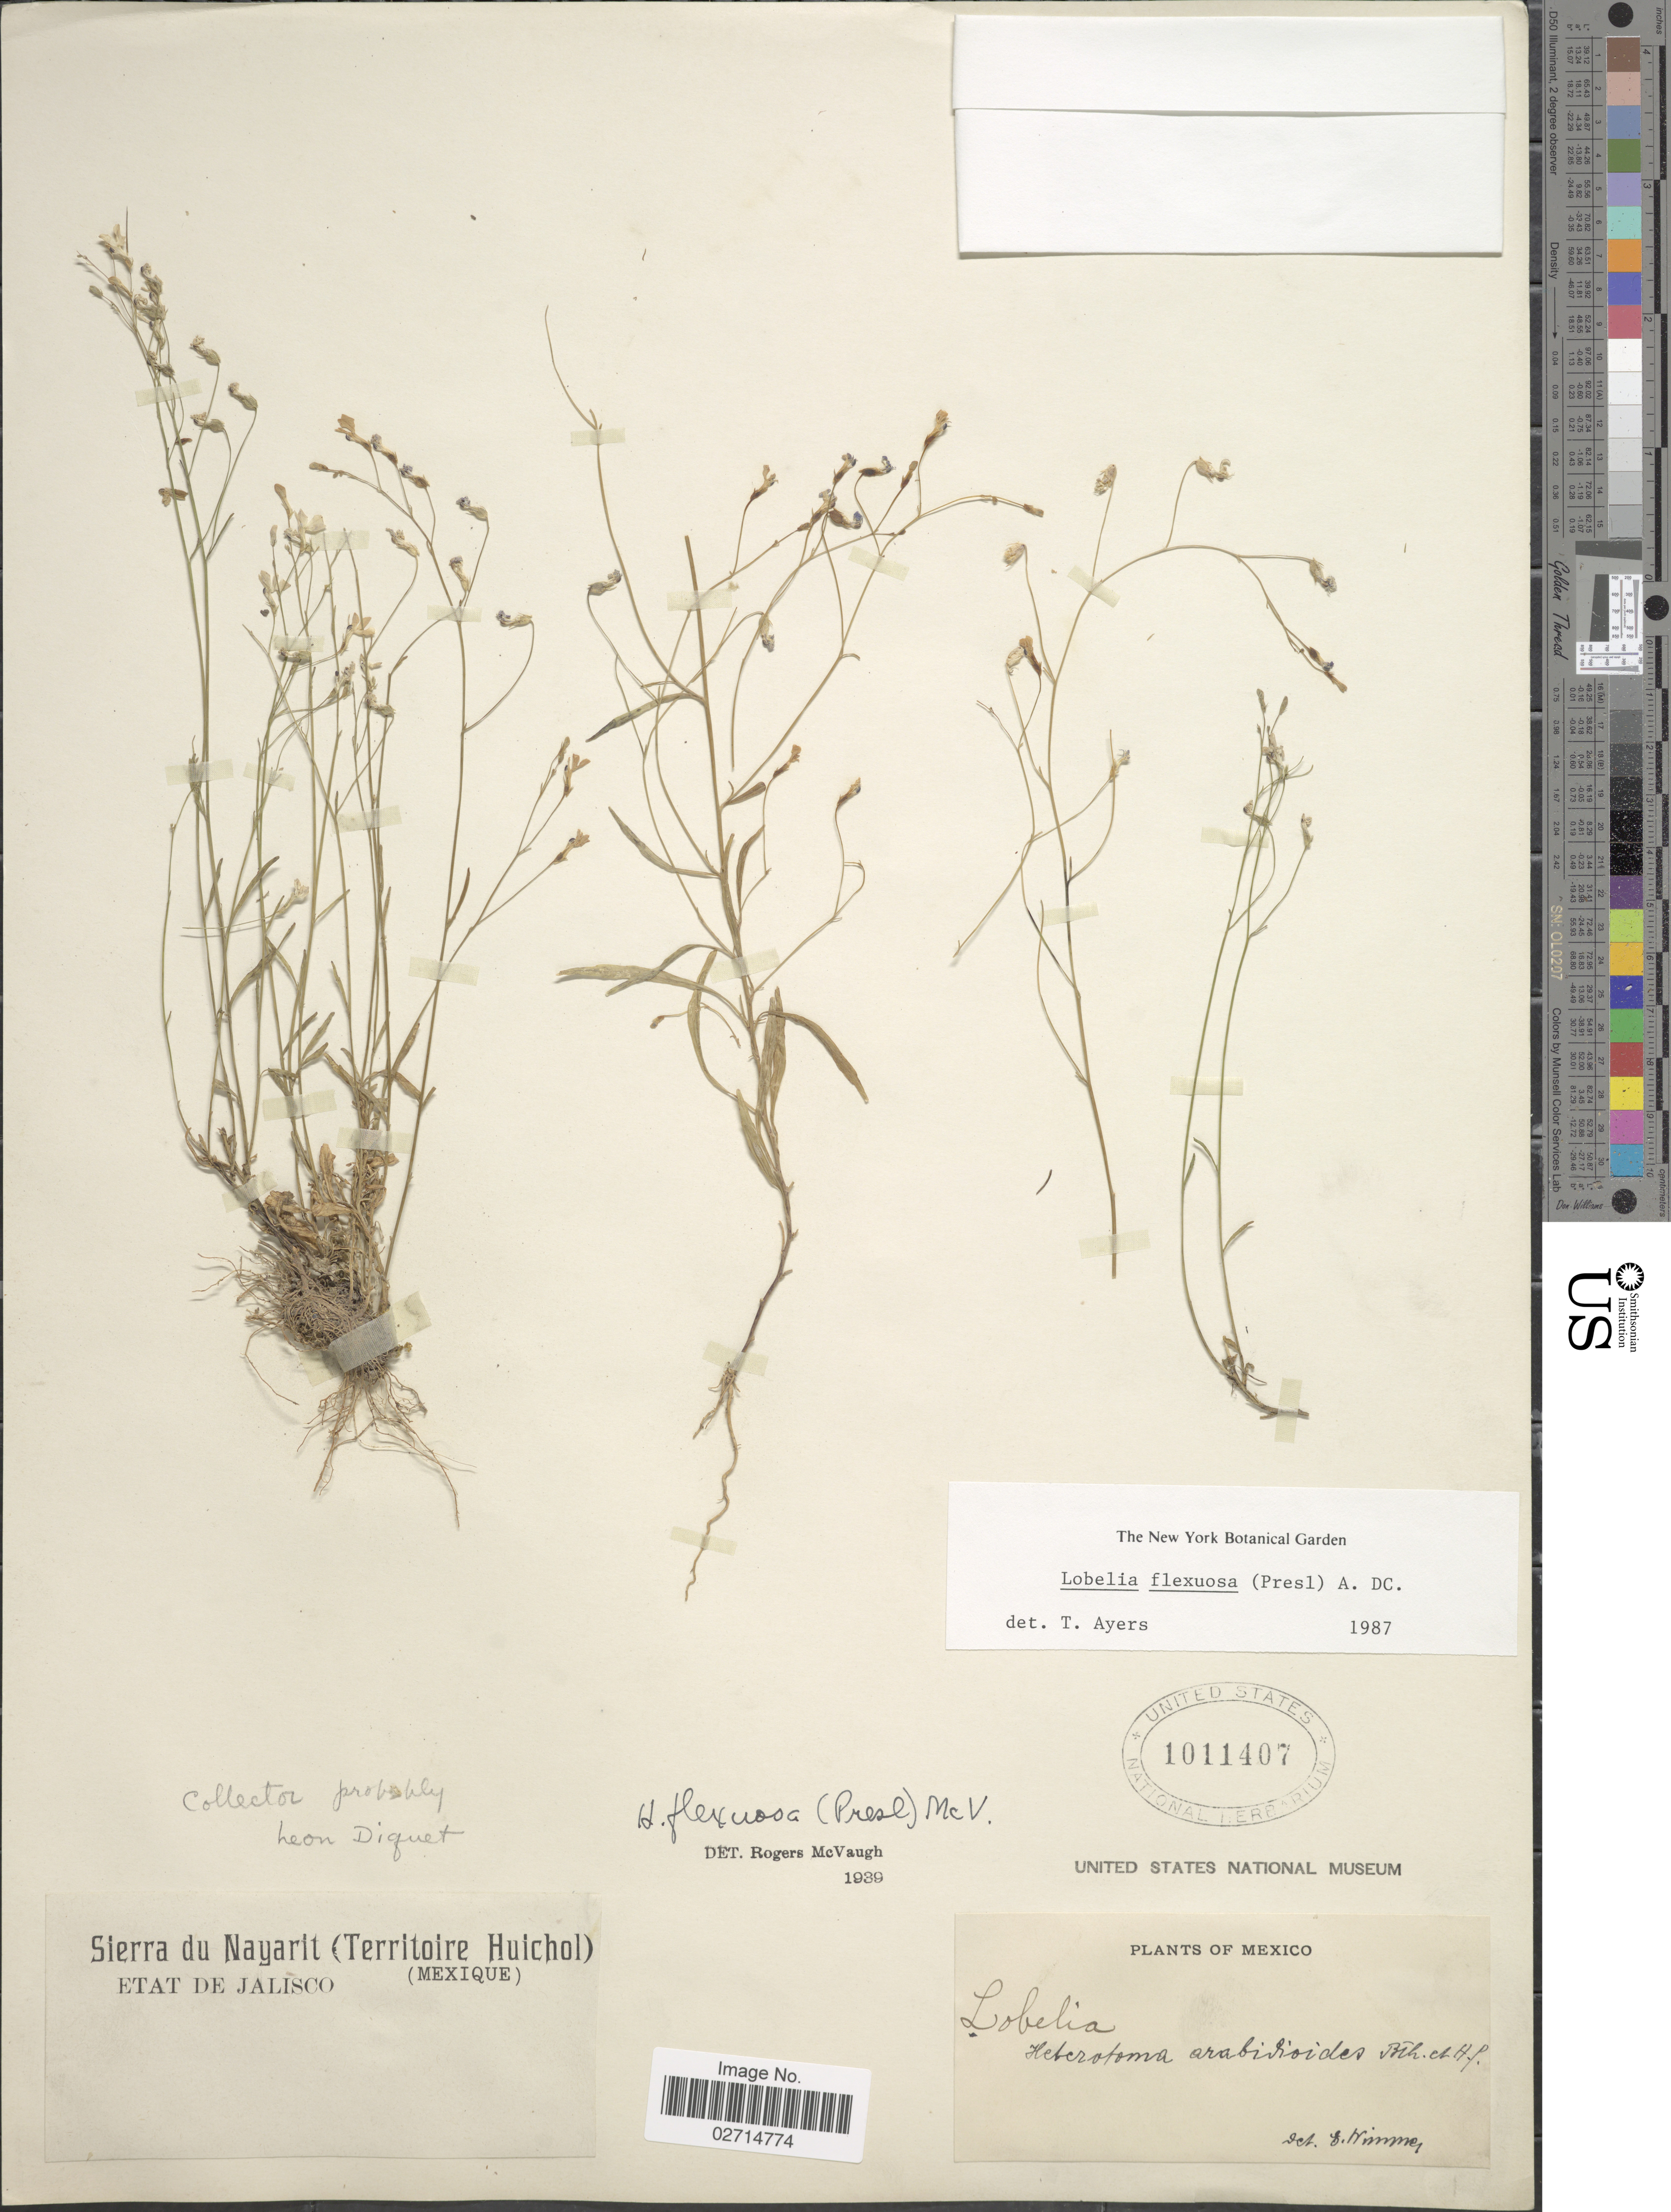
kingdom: Plantae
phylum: Tracheophyta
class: Magnoliopsida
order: Asterales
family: Campanulaceae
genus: Lobelia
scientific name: Lobelia flexuosa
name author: (C. Presl) A. DC.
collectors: L. Diquet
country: Mexico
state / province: Jalisco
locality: Sierra du Nayarit (Territoire Huichol)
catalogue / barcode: US 1011407